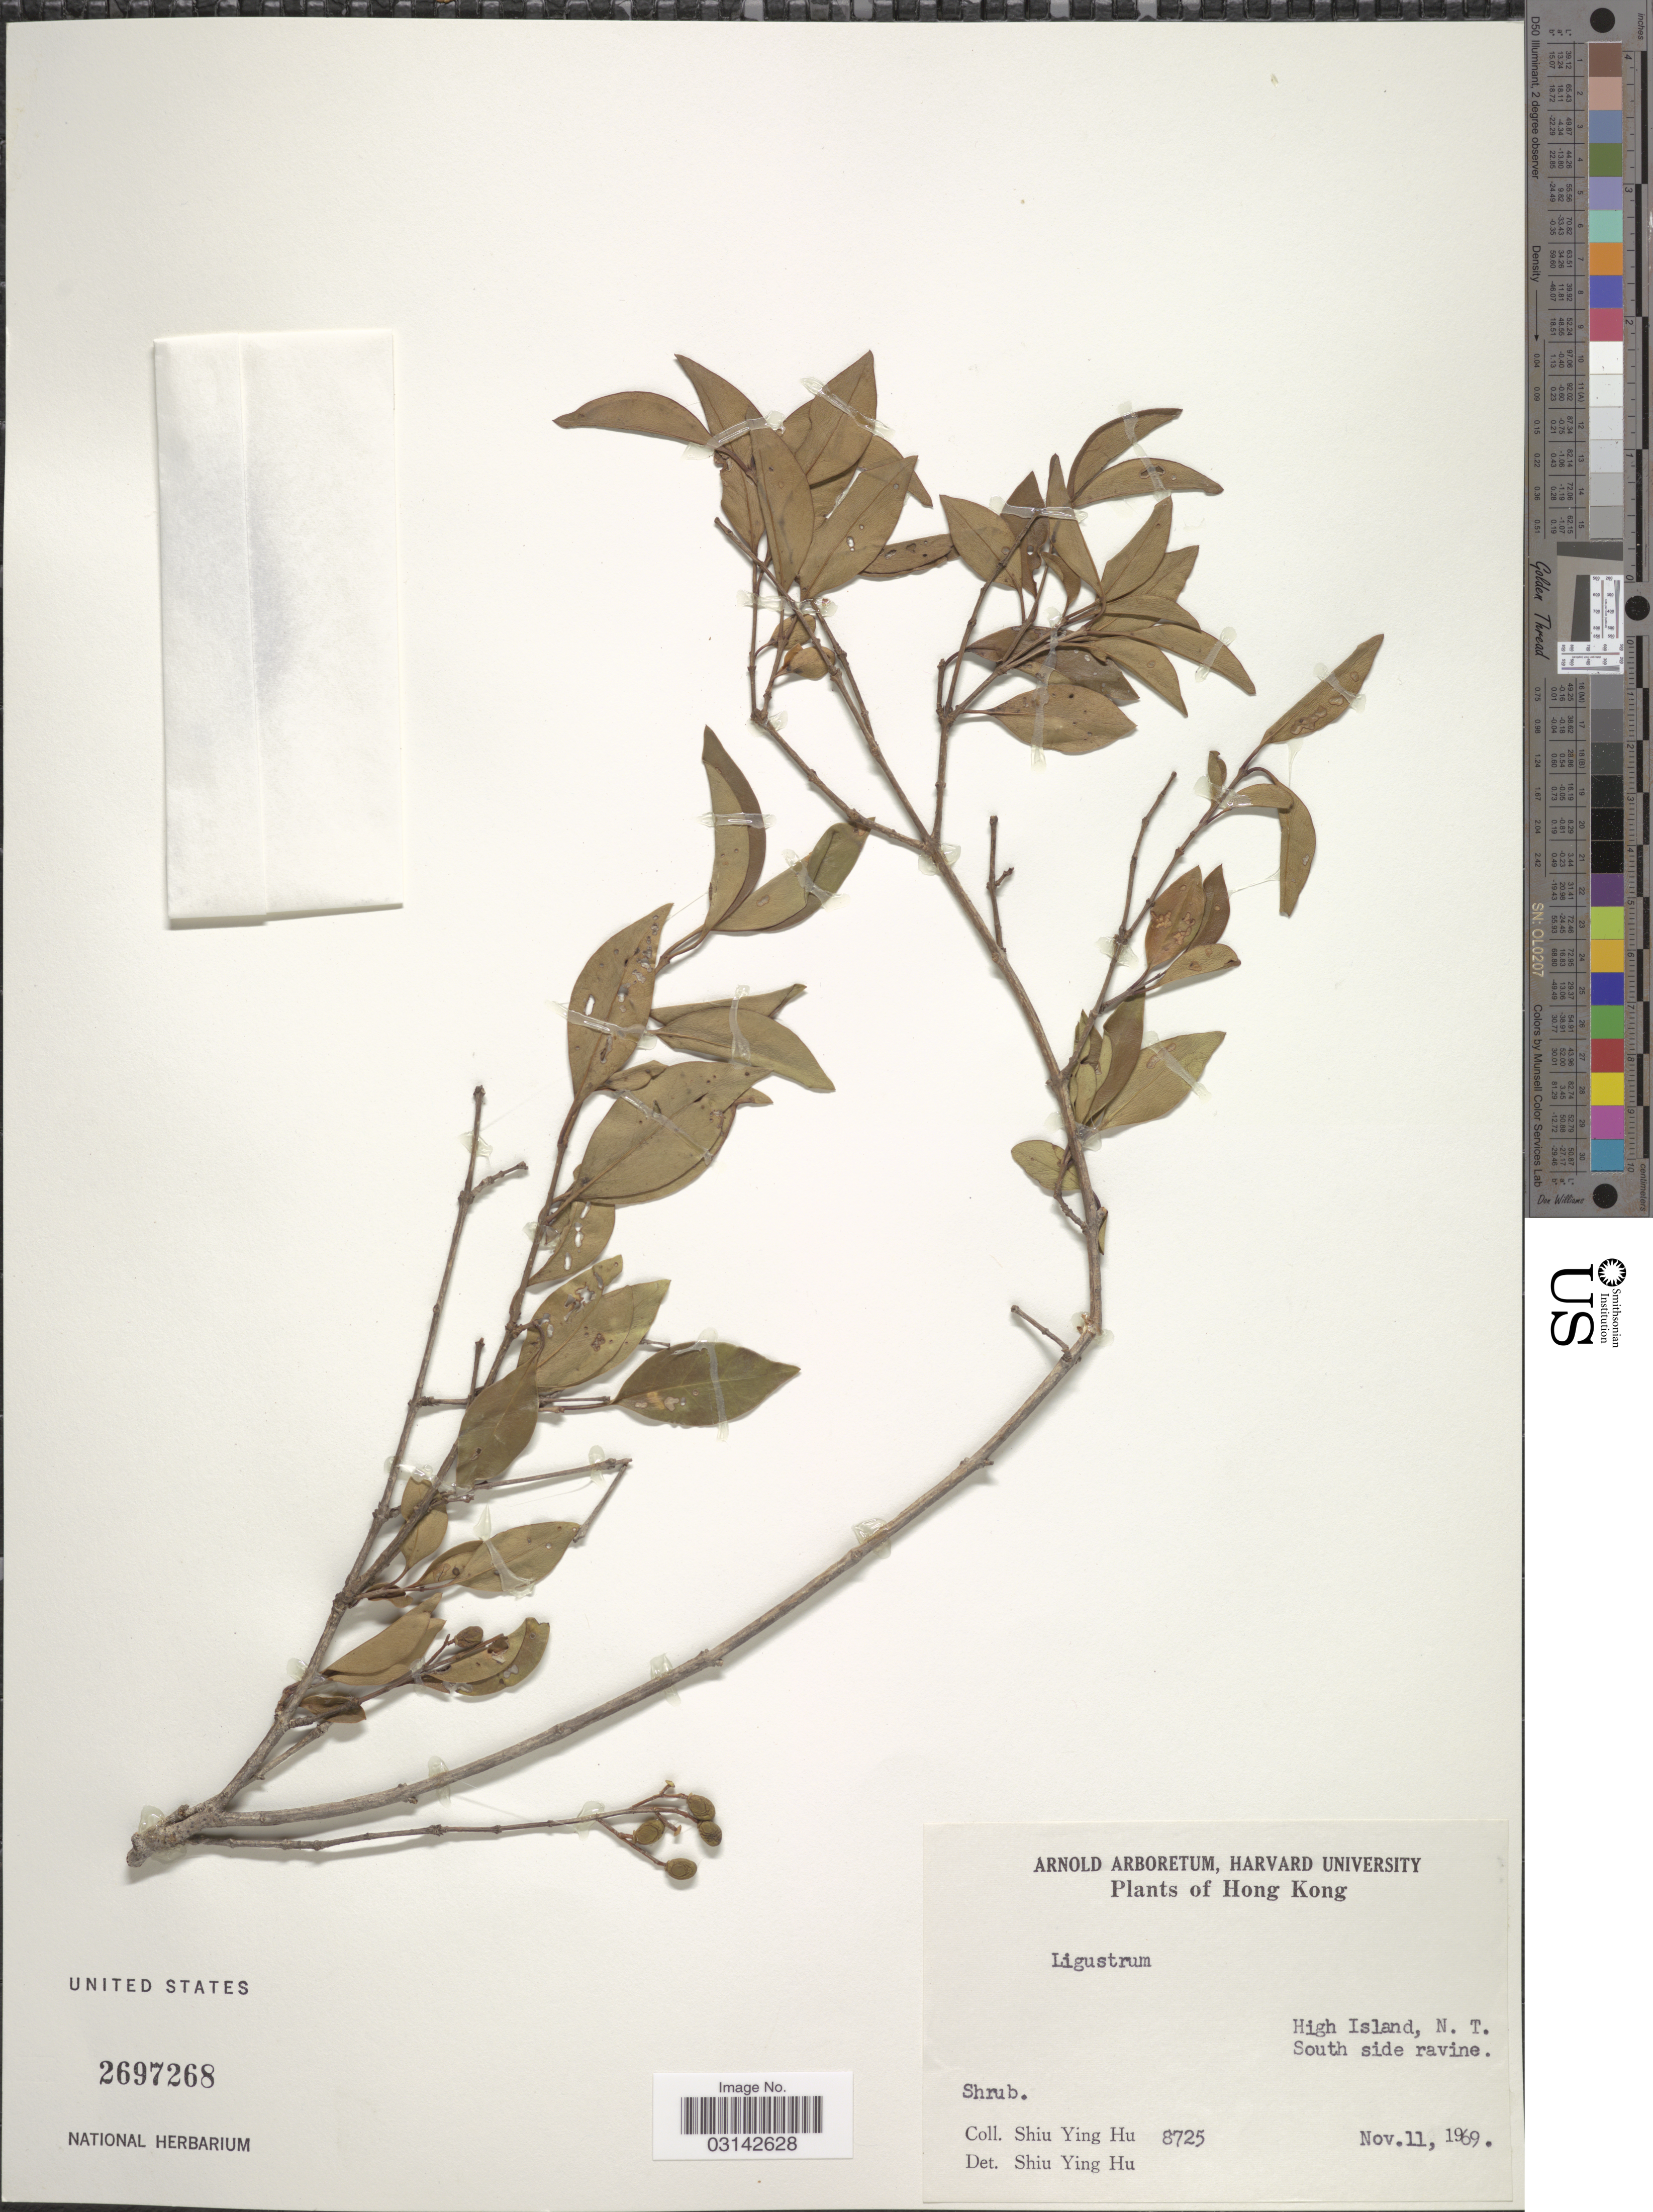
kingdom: Plantae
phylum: Tracheophyta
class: Magnoliopsida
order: Lamiales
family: Oleaceae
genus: Ligustrum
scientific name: Ligustrum sp.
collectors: S. Y. Hu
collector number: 8725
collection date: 1969-11-11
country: China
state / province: Hong Kong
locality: High Island, N.T., South side ravine.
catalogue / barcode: US 2697268